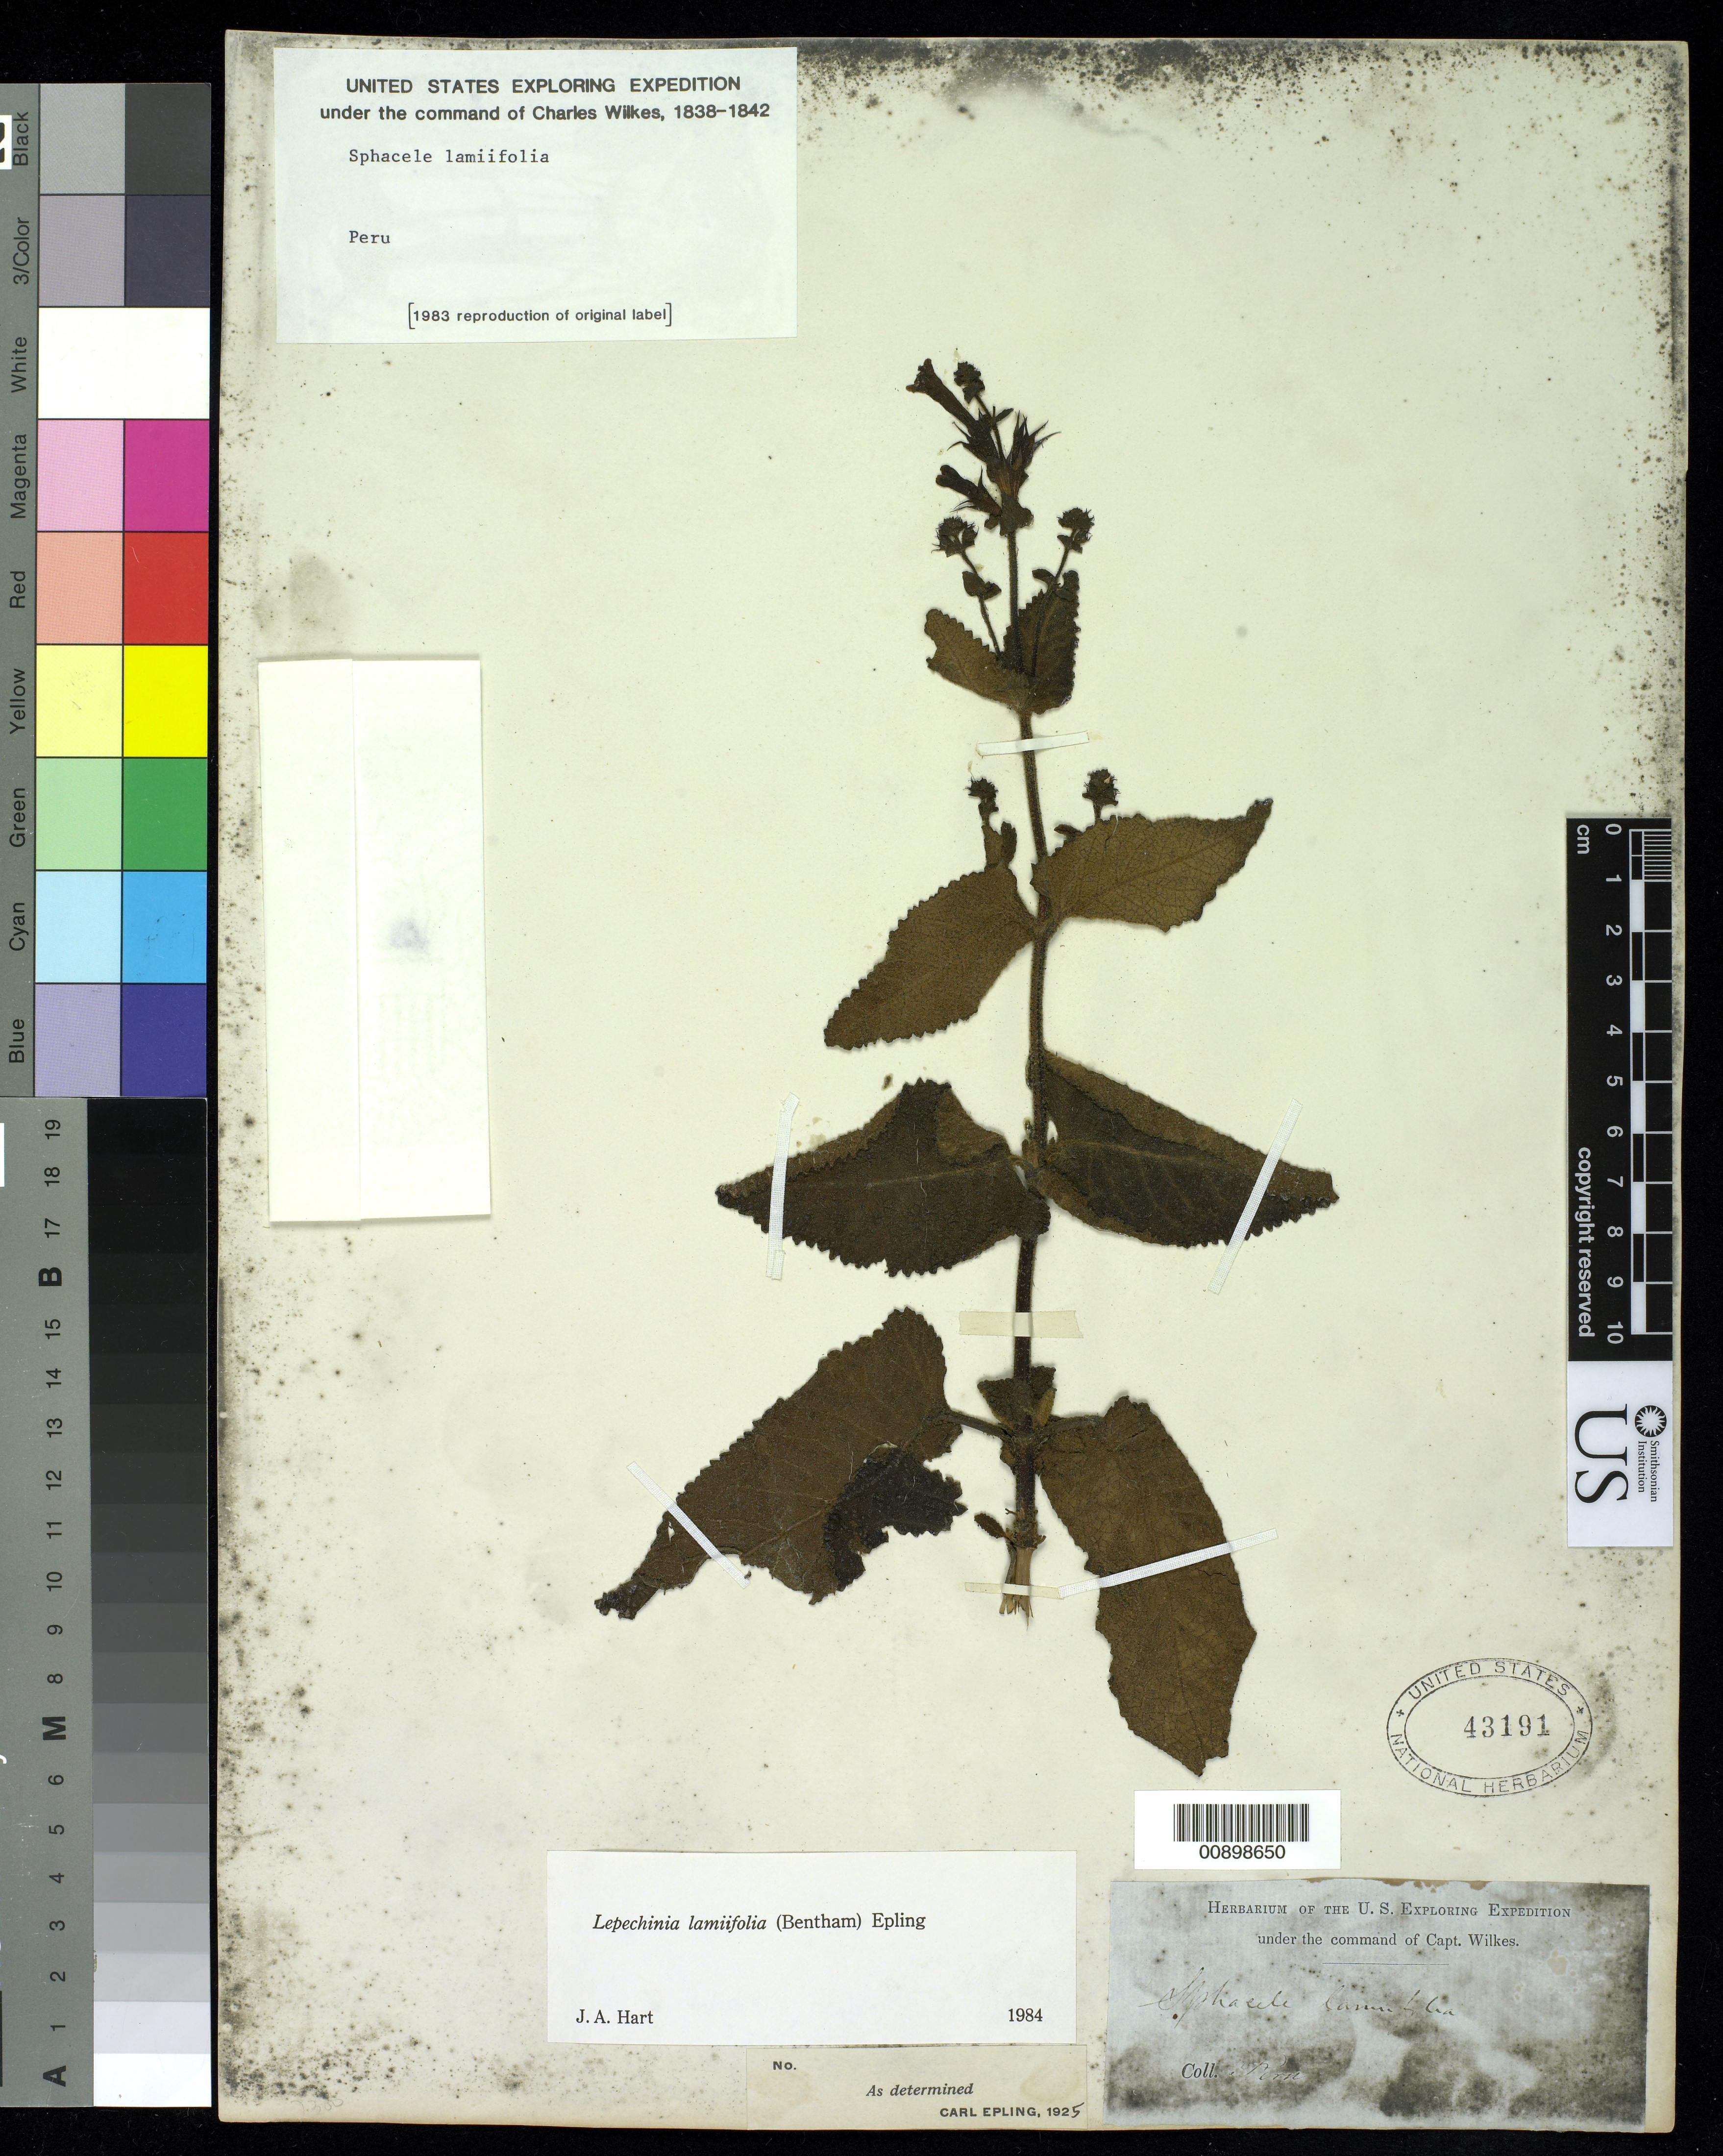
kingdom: Plantae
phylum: Tracheophyta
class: Magnoliopsida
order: Lamiales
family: Lamiaceae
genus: Lepechinia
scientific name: Lepechinia lamiifolia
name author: (Benth.) Epling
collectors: Wilkes Explor. Exped.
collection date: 1838/1842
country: Peru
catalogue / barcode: US 43191